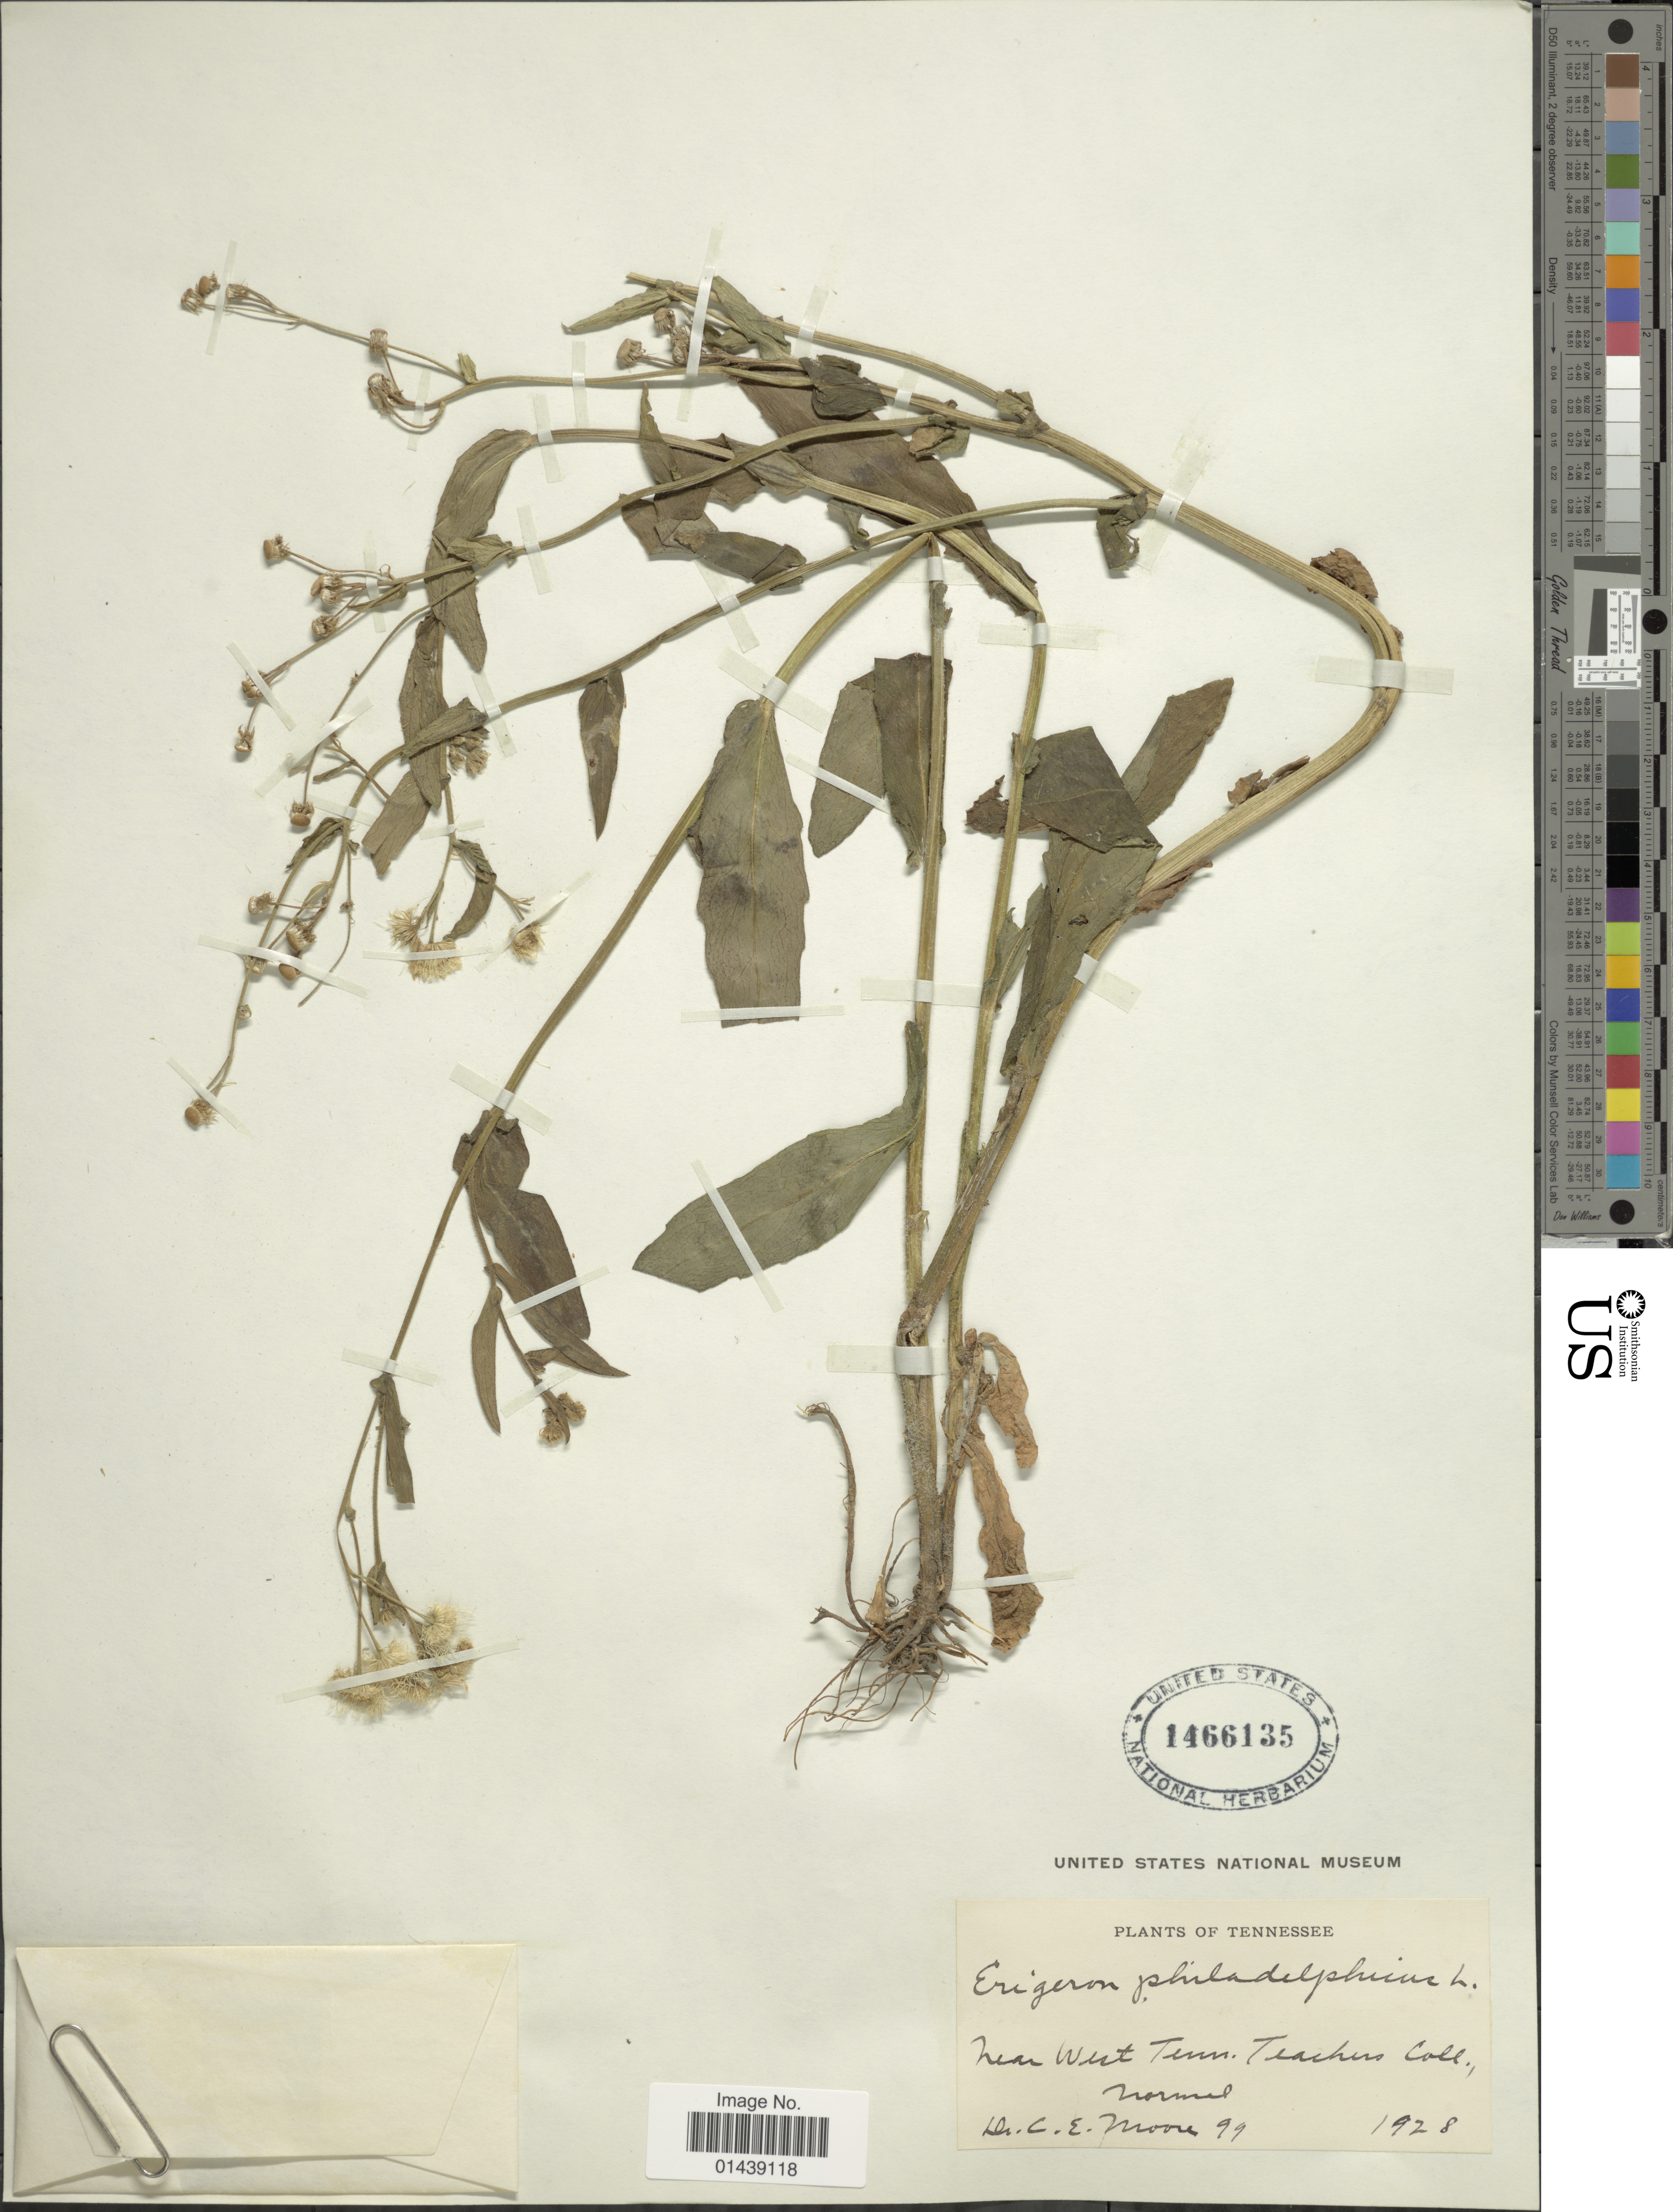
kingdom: Plantae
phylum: Tracheophyta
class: Magnoliopsida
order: Asterales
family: Asteraceae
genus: Erigeron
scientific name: Erigeron philadelphicus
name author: L.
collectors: C. Moore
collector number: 99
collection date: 1928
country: United States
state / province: Tennessee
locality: Near West Tenn. Teachers [unsure placement]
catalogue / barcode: US 1466135